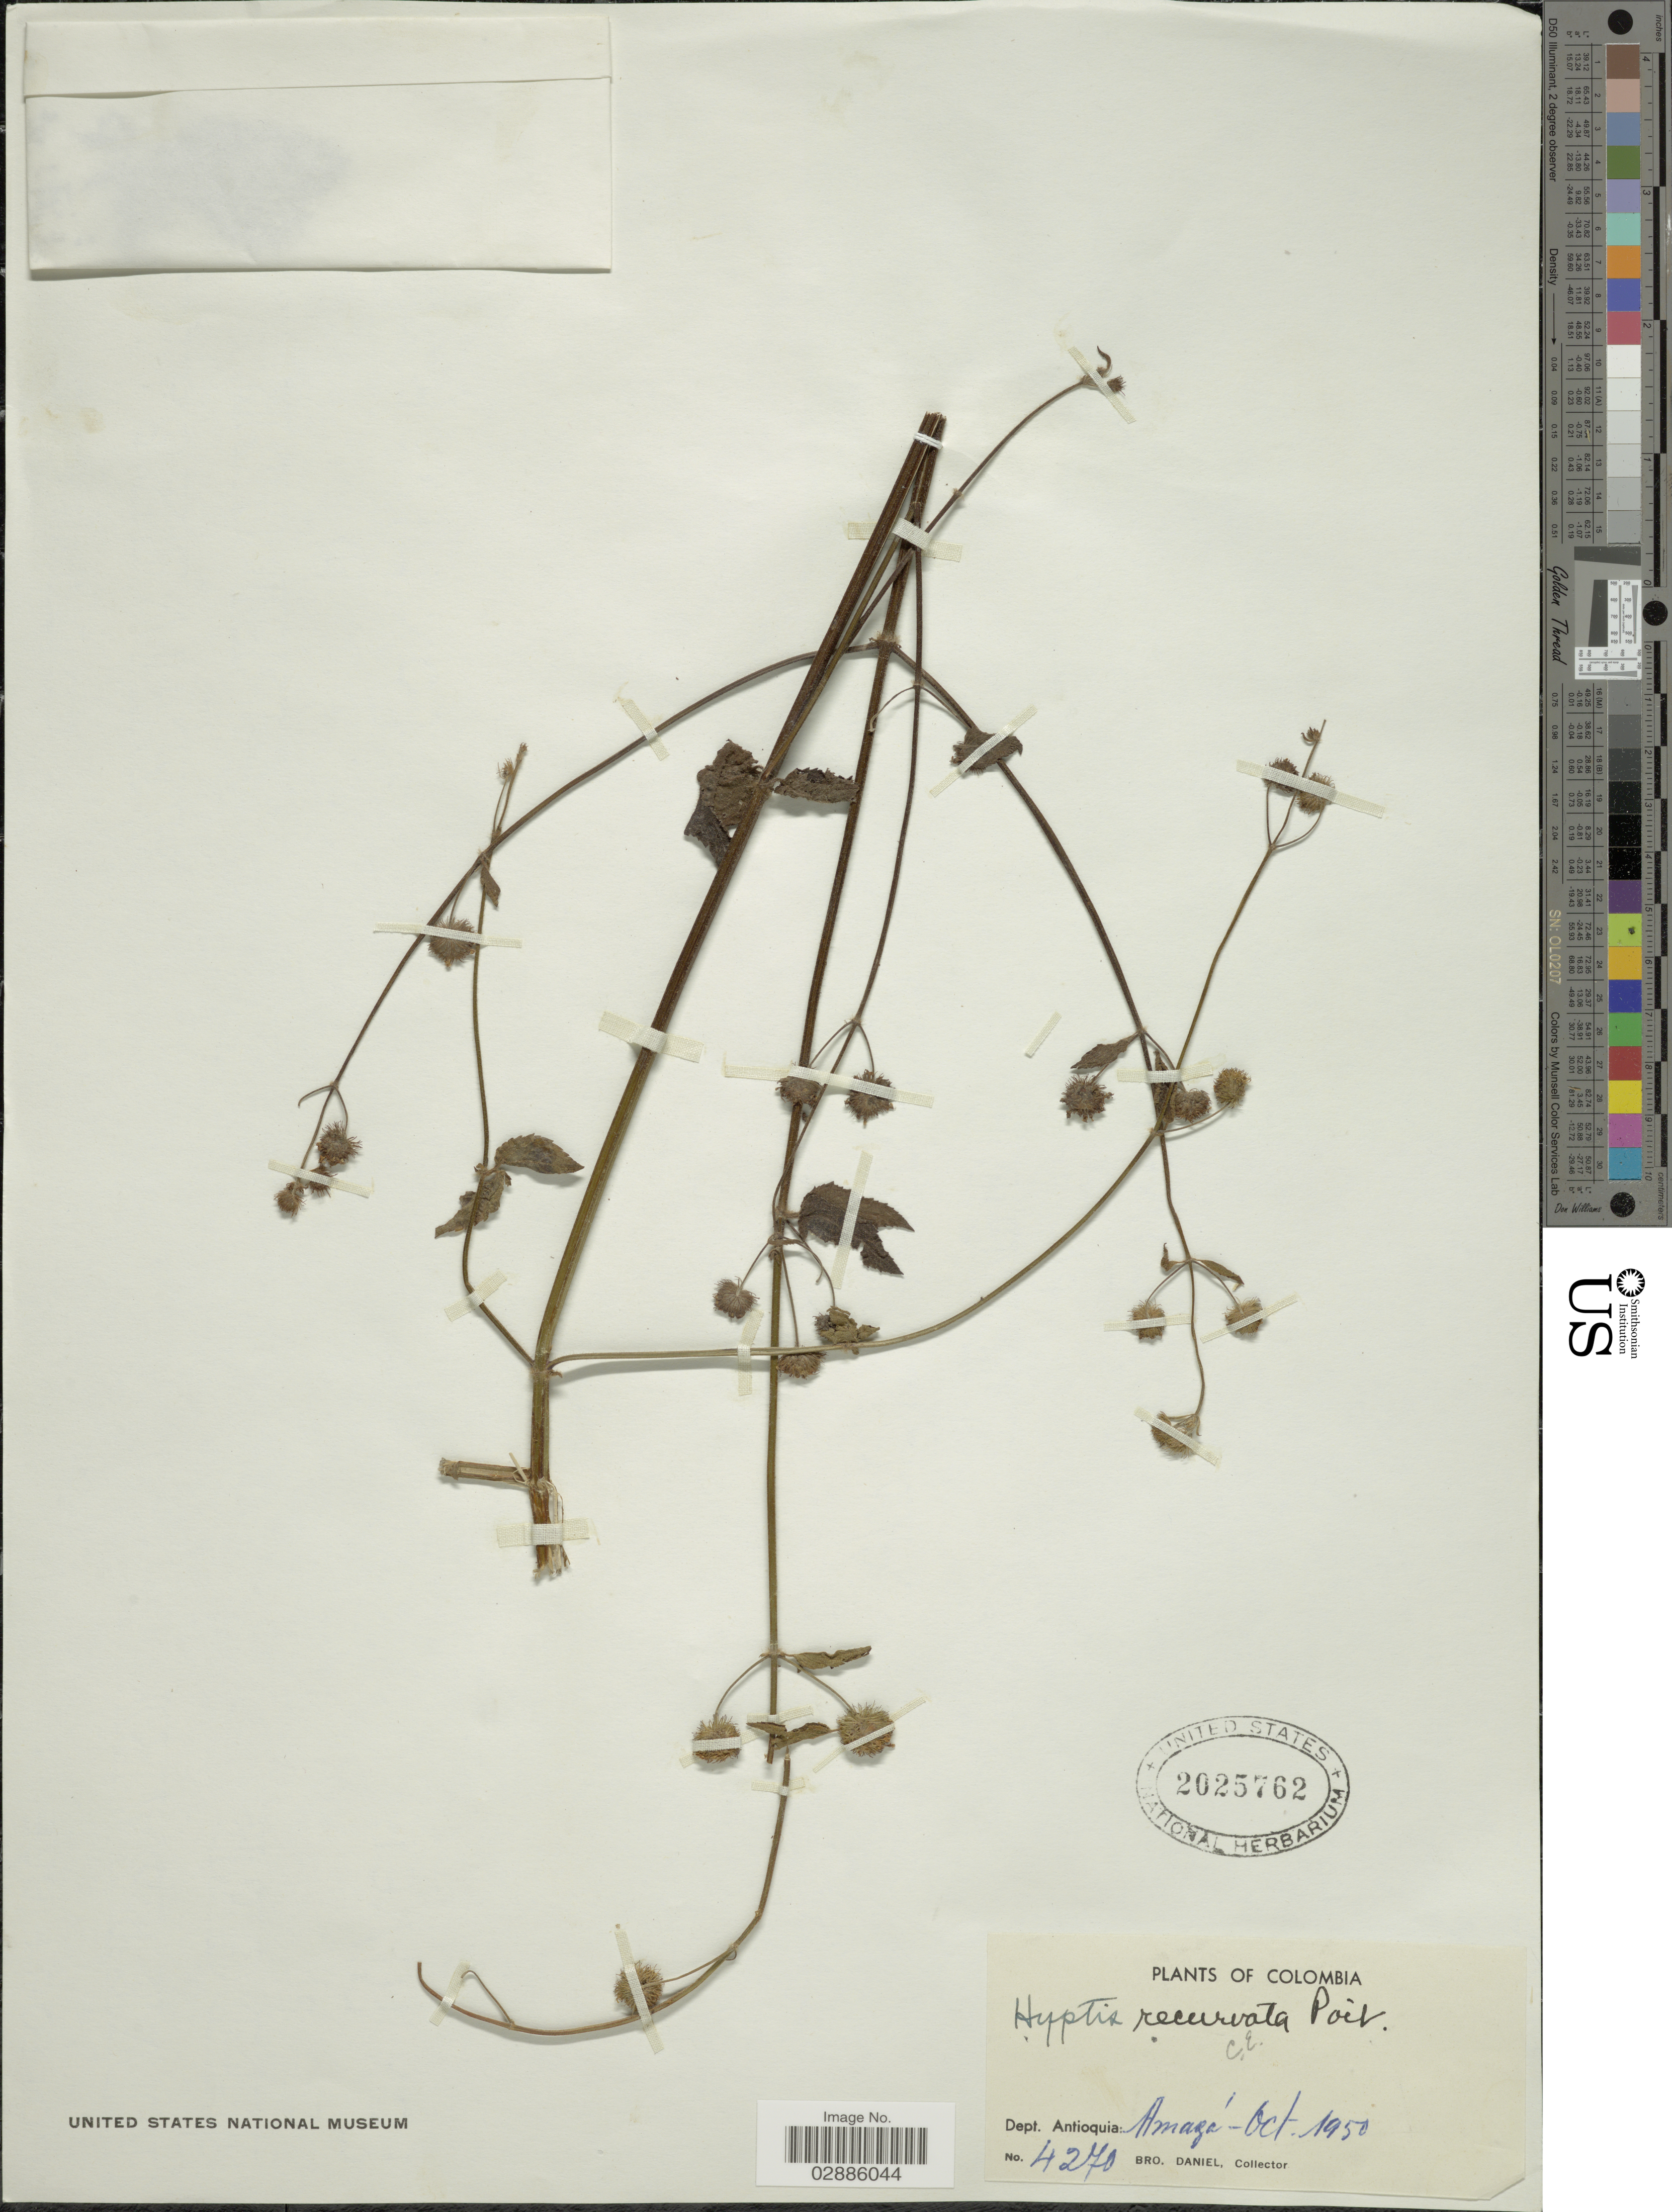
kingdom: Plantae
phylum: Tracheophyta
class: Magnoliopsida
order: Lamiales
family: Lamiaceae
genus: Hyptis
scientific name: Hyptis recurvata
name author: Poit.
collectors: Bro. Daniel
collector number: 4270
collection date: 1950-10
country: Colombia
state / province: Antioquia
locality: Dept. Antioquia: Amagá.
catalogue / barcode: US 2025762